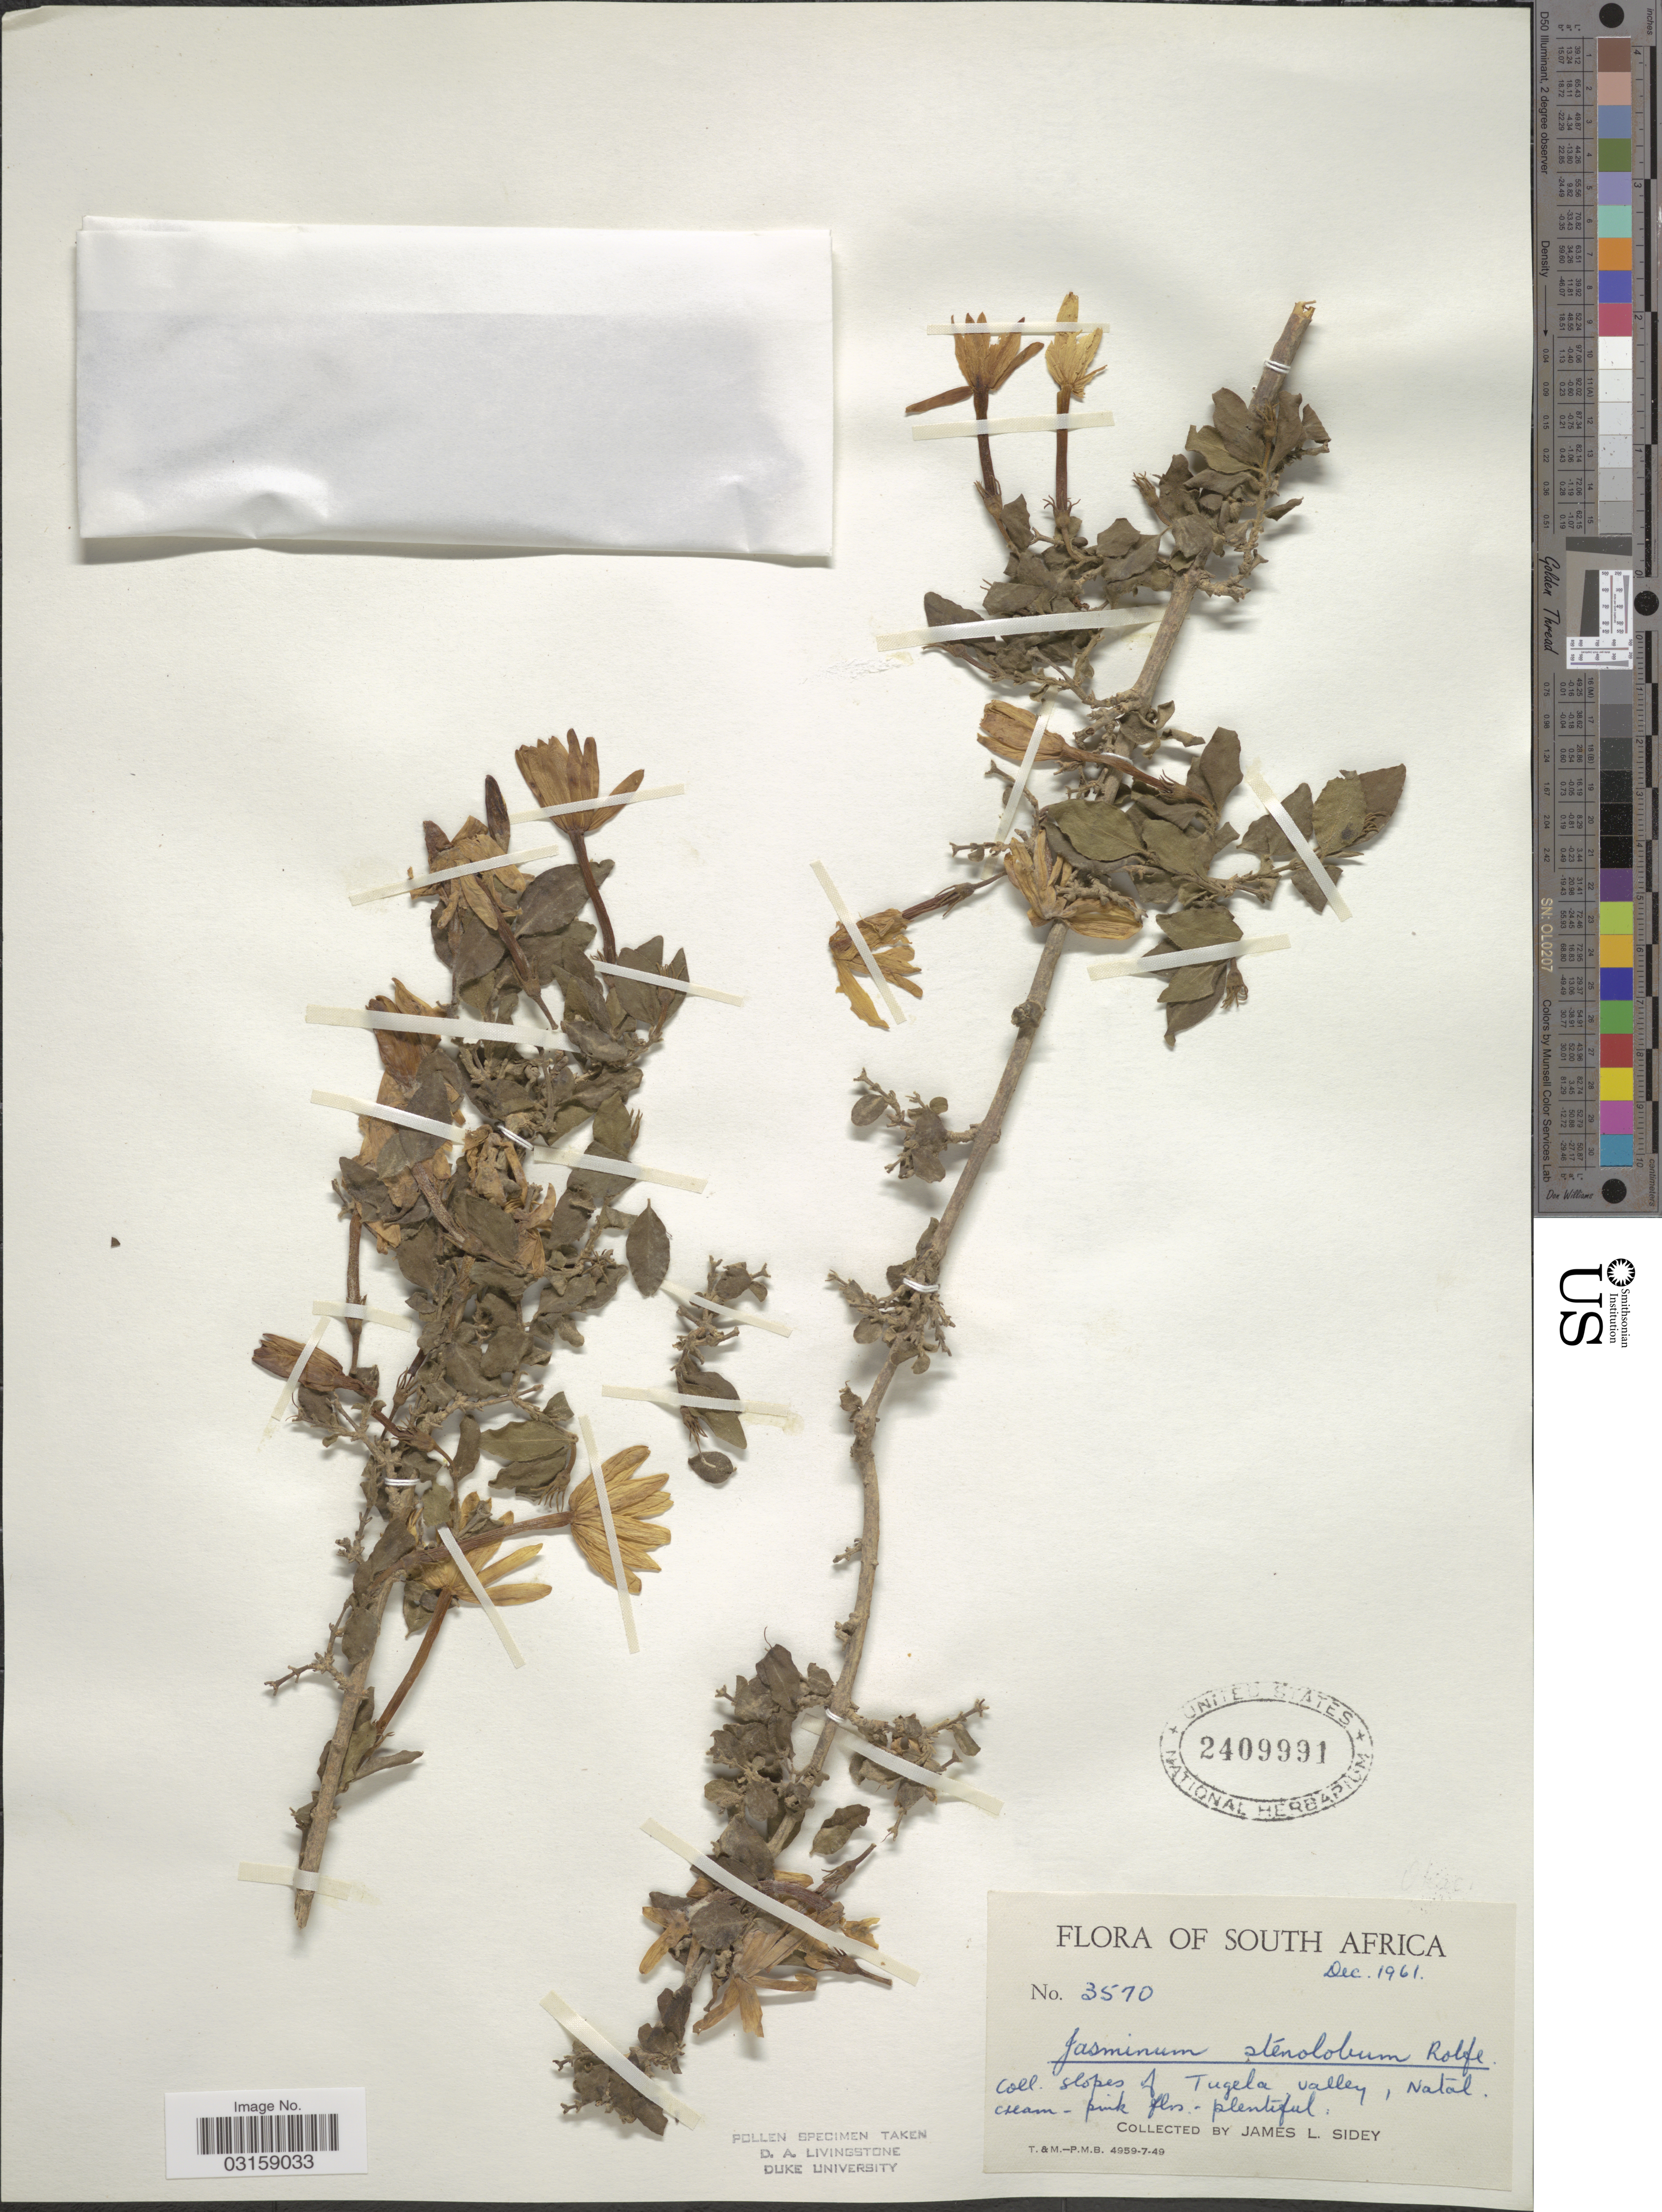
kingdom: Plantae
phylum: Tracheophyta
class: Magnoliopsida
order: Lamiales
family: Oleaceae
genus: Jasminum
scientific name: Jasminum stenolobum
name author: Rolfe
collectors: J. L. Sidey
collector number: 3570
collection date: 1961-12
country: South Africa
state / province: KwaZulu-Natal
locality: South Africa. Slopes of Tugela valley, Natal.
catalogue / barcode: US 2409991